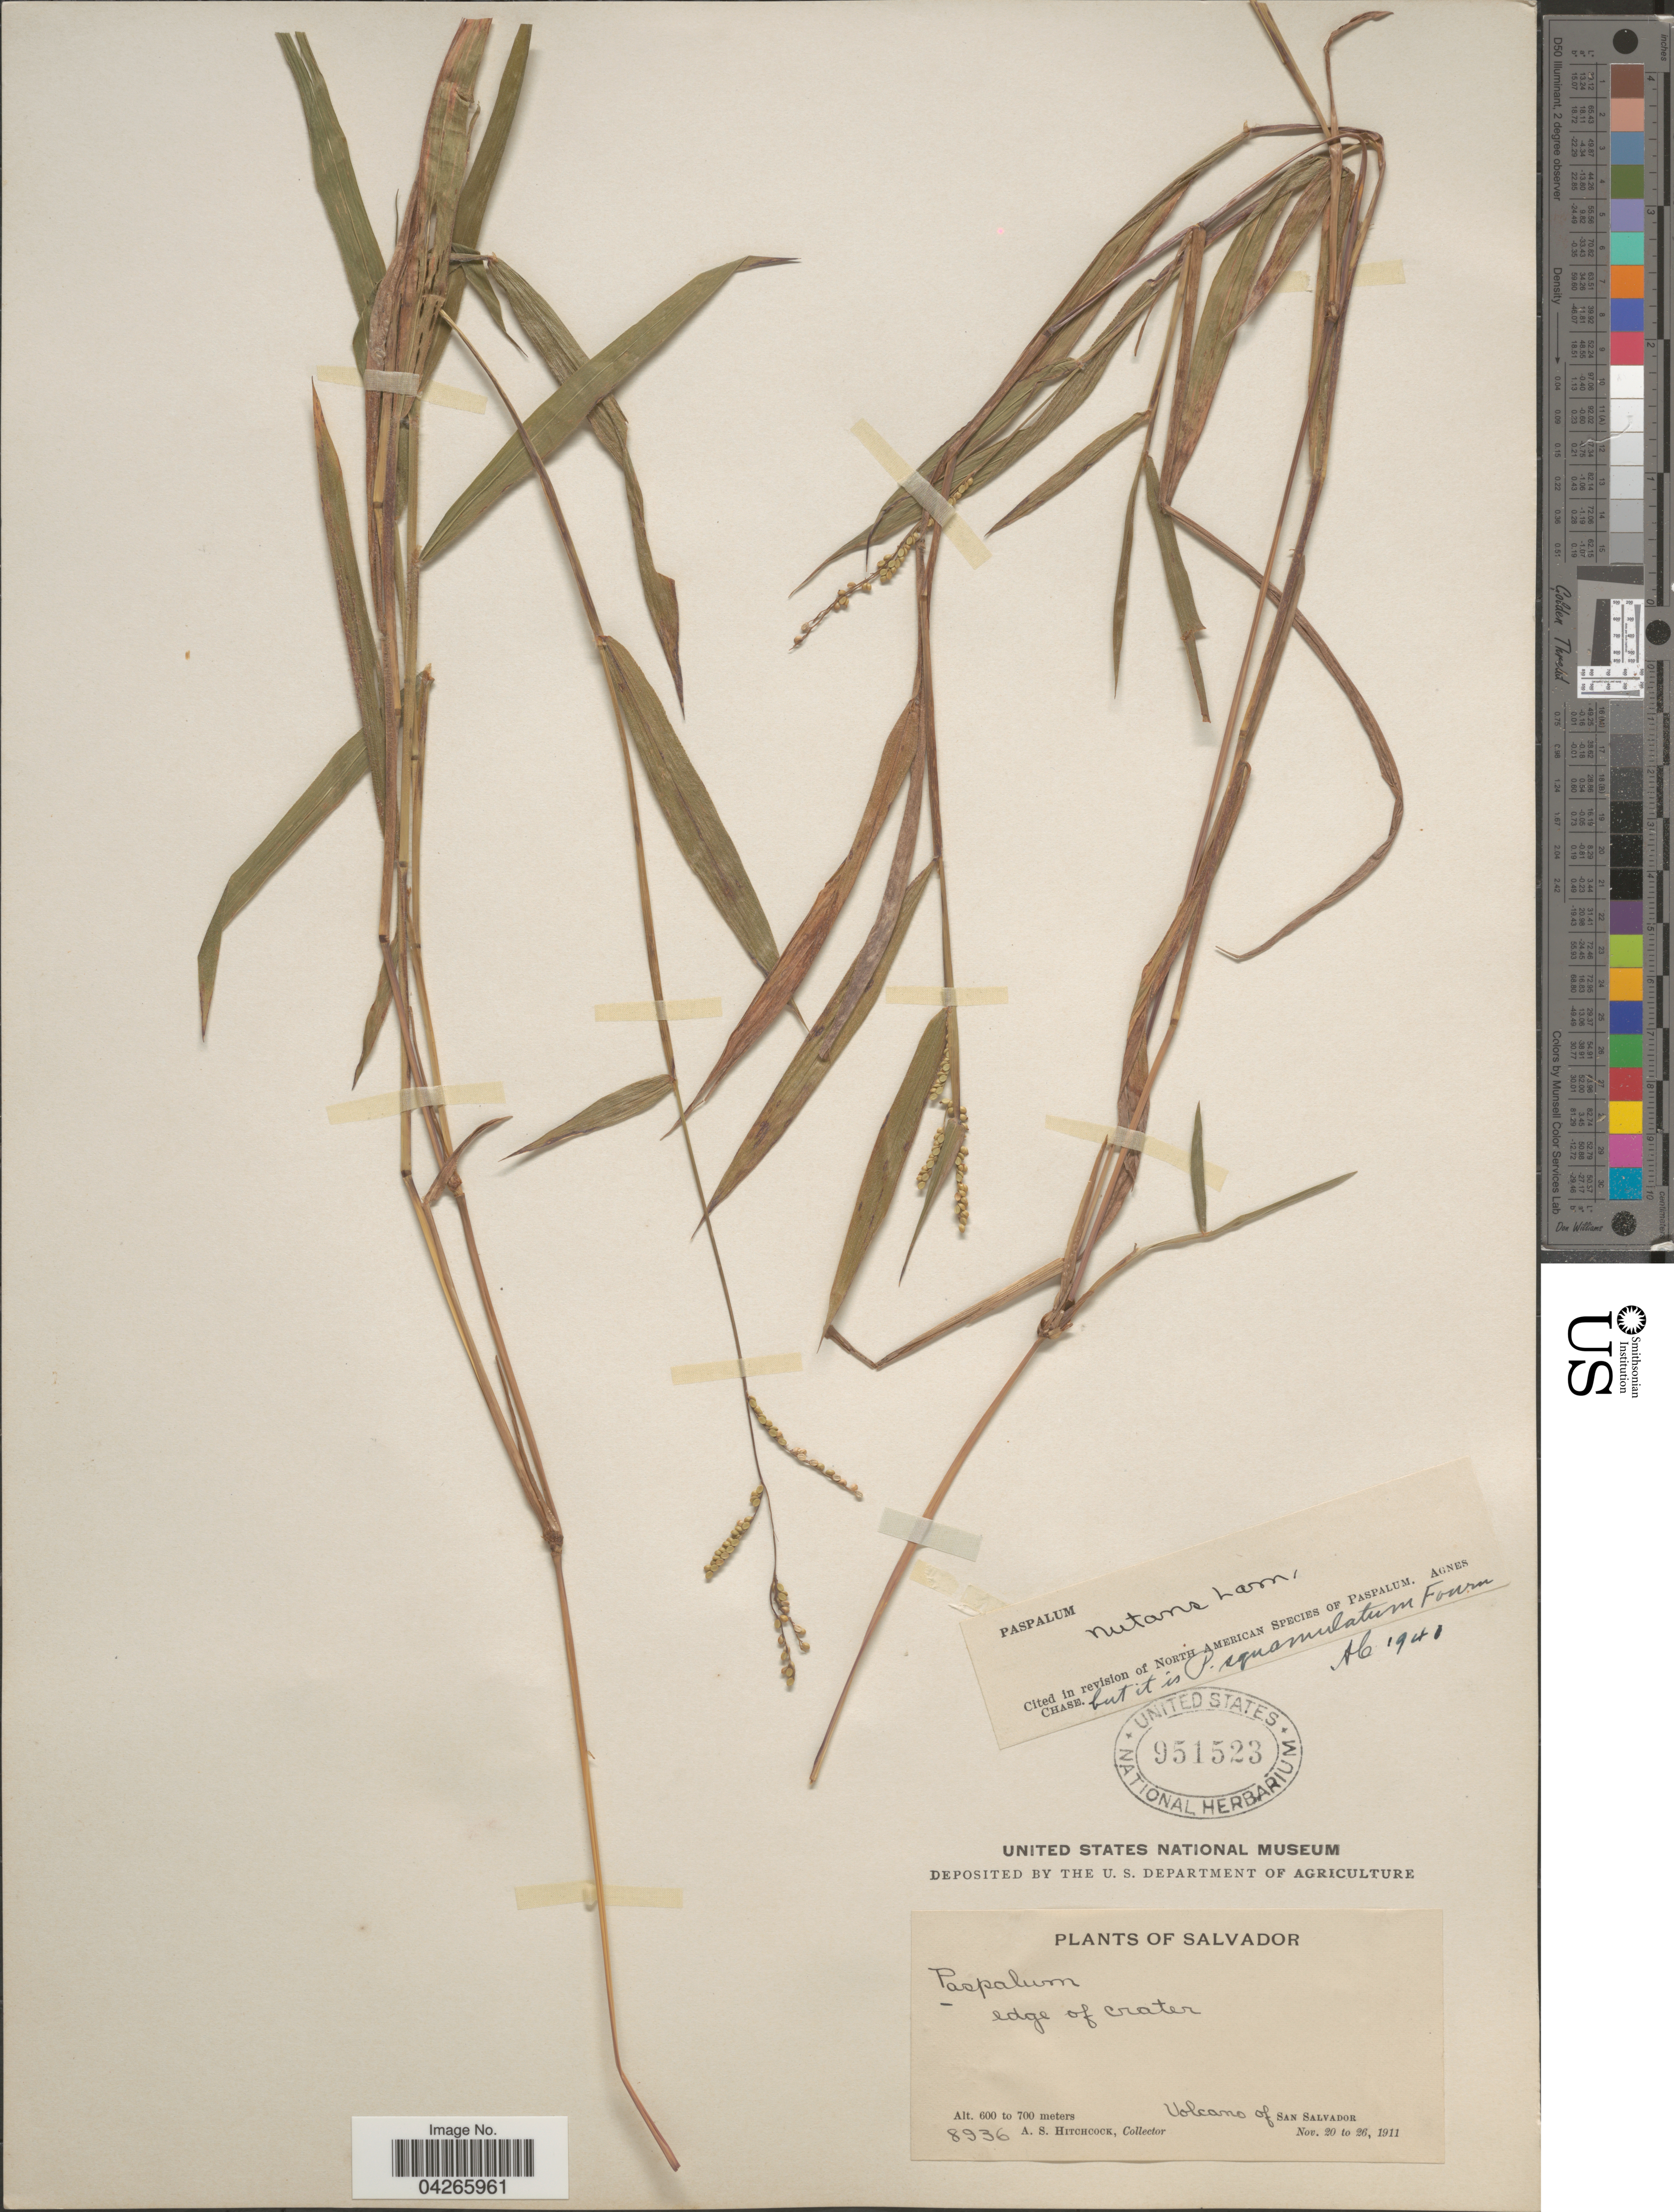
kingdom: Plantae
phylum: Tracheophyta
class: Liliopsida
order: Poales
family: Poaceae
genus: Paspalum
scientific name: Paspalum squamulatum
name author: E. Fourn.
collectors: A. S. Hitchcock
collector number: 8936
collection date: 1911-11-20/1911-11-26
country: El Salvador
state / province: San Salvador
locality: Volcano of San Salvador.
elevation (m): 600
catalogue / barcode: US 951523